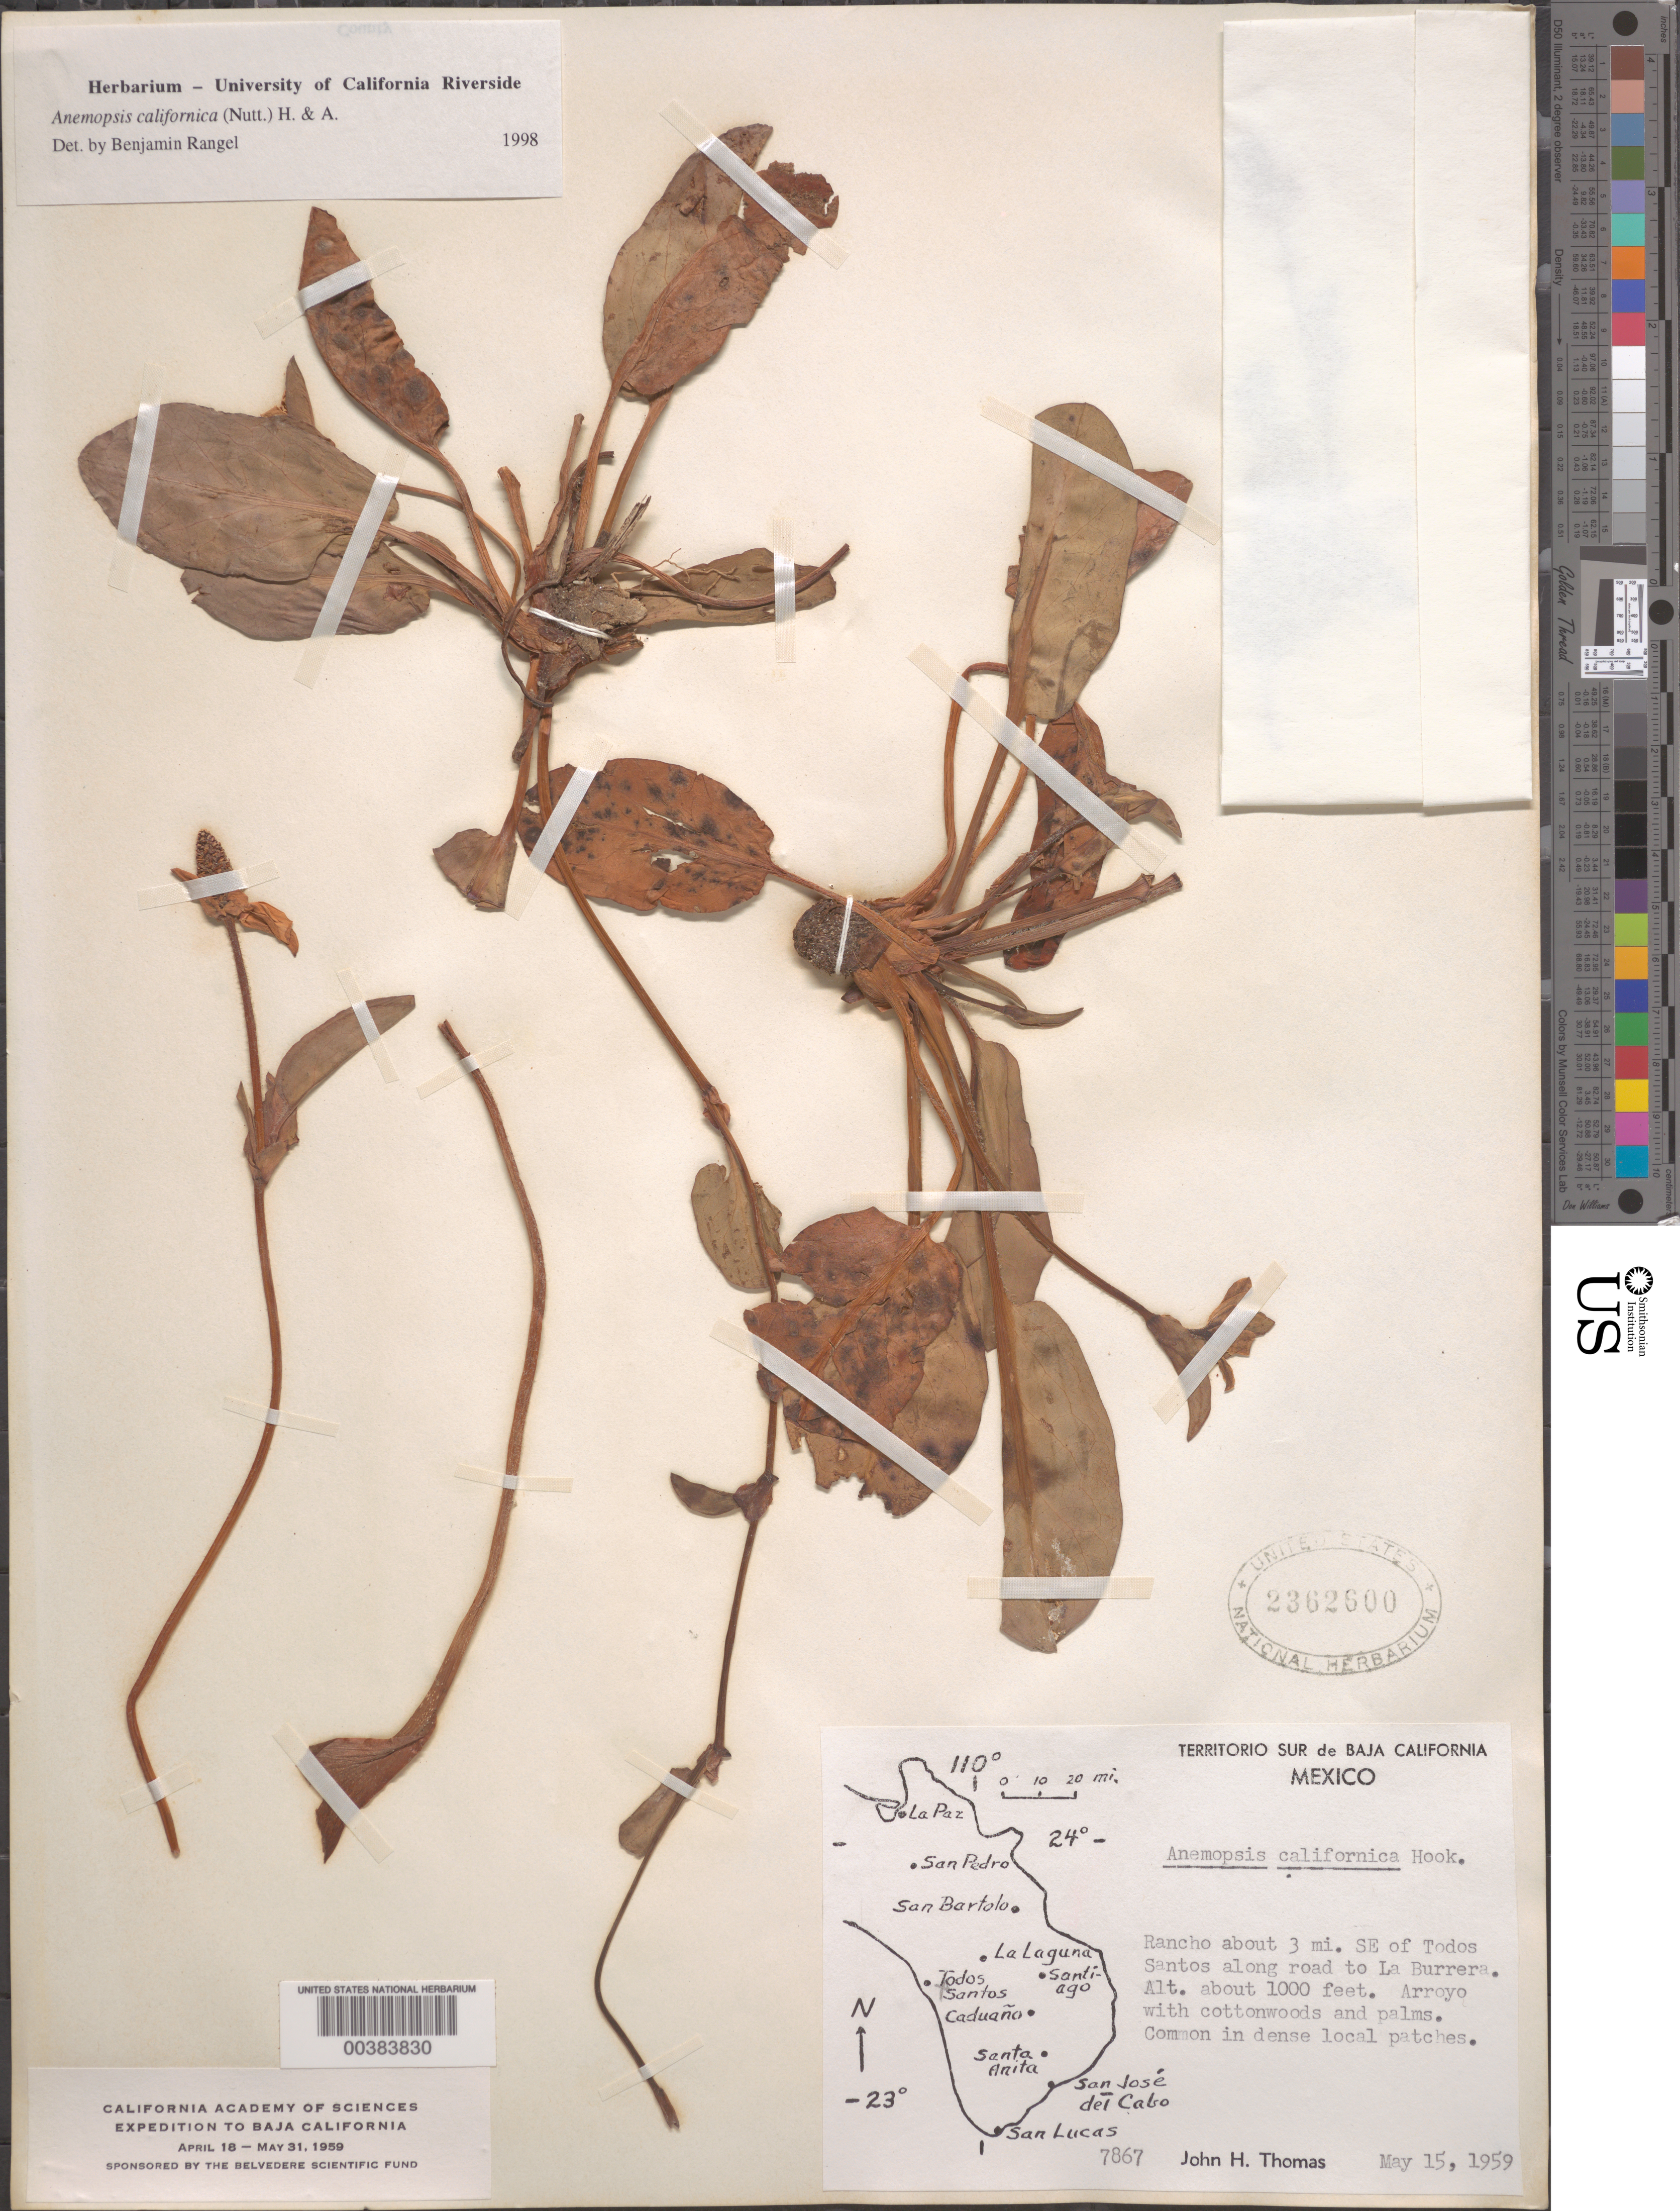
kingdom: Plantae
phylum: Tracheophyta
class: Magnoliopsida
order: Piperales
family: Saururaceae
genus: Anemopsis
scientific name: Anemopsis californica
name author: (Nutt.) Hook. & Arn.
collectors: J. H. Thomas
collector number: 7867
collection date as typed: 15 May 1959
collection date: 1959-05-15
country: Mexico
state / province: Baja California Sur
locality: SE of Todos Santos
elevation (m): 305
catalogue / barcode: US 2362600